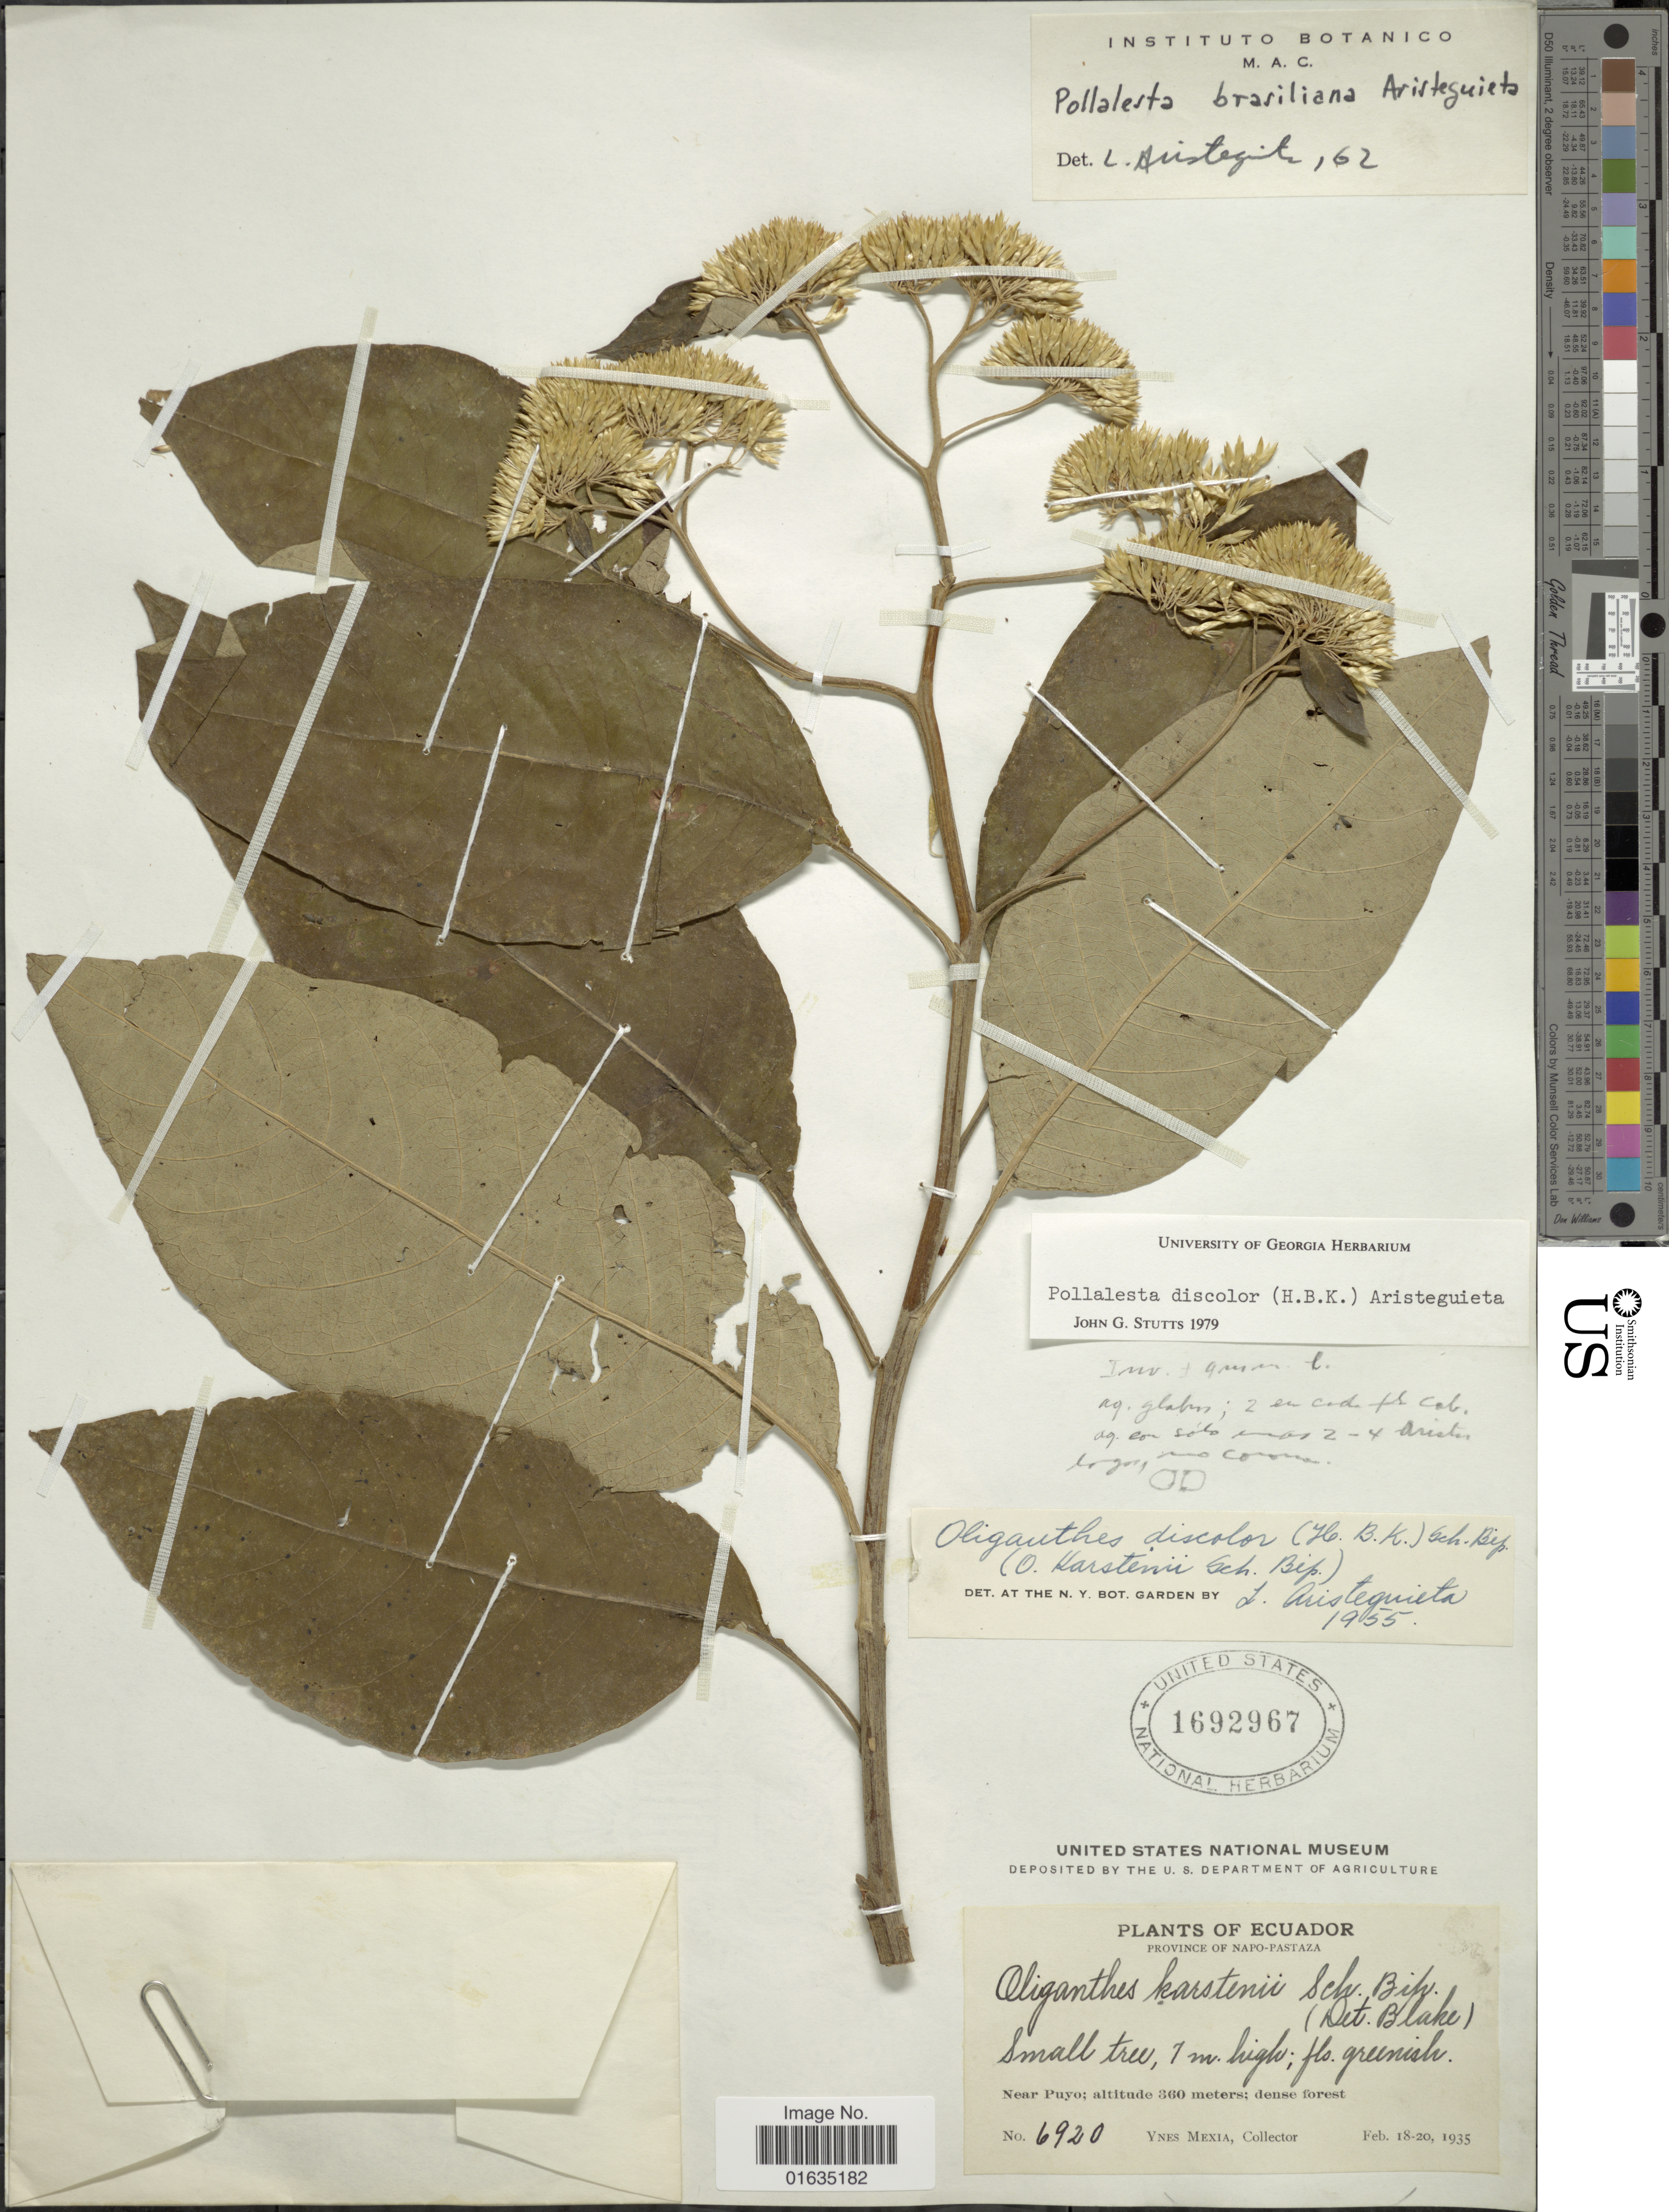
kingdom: Plantae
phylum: Tracheophyta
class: Magnoliopsida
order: Asterales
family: Asteraceae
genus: Pollalesta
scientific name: Pollalesta discolor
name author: (Kunth) Aristeg.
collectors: Y. Mexia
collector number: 6920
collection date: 1935-02-18/1935-02-20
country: Ecuador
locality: Province of Napo-Pastaza, near Puyo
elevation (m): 360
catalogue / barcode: US 1692967